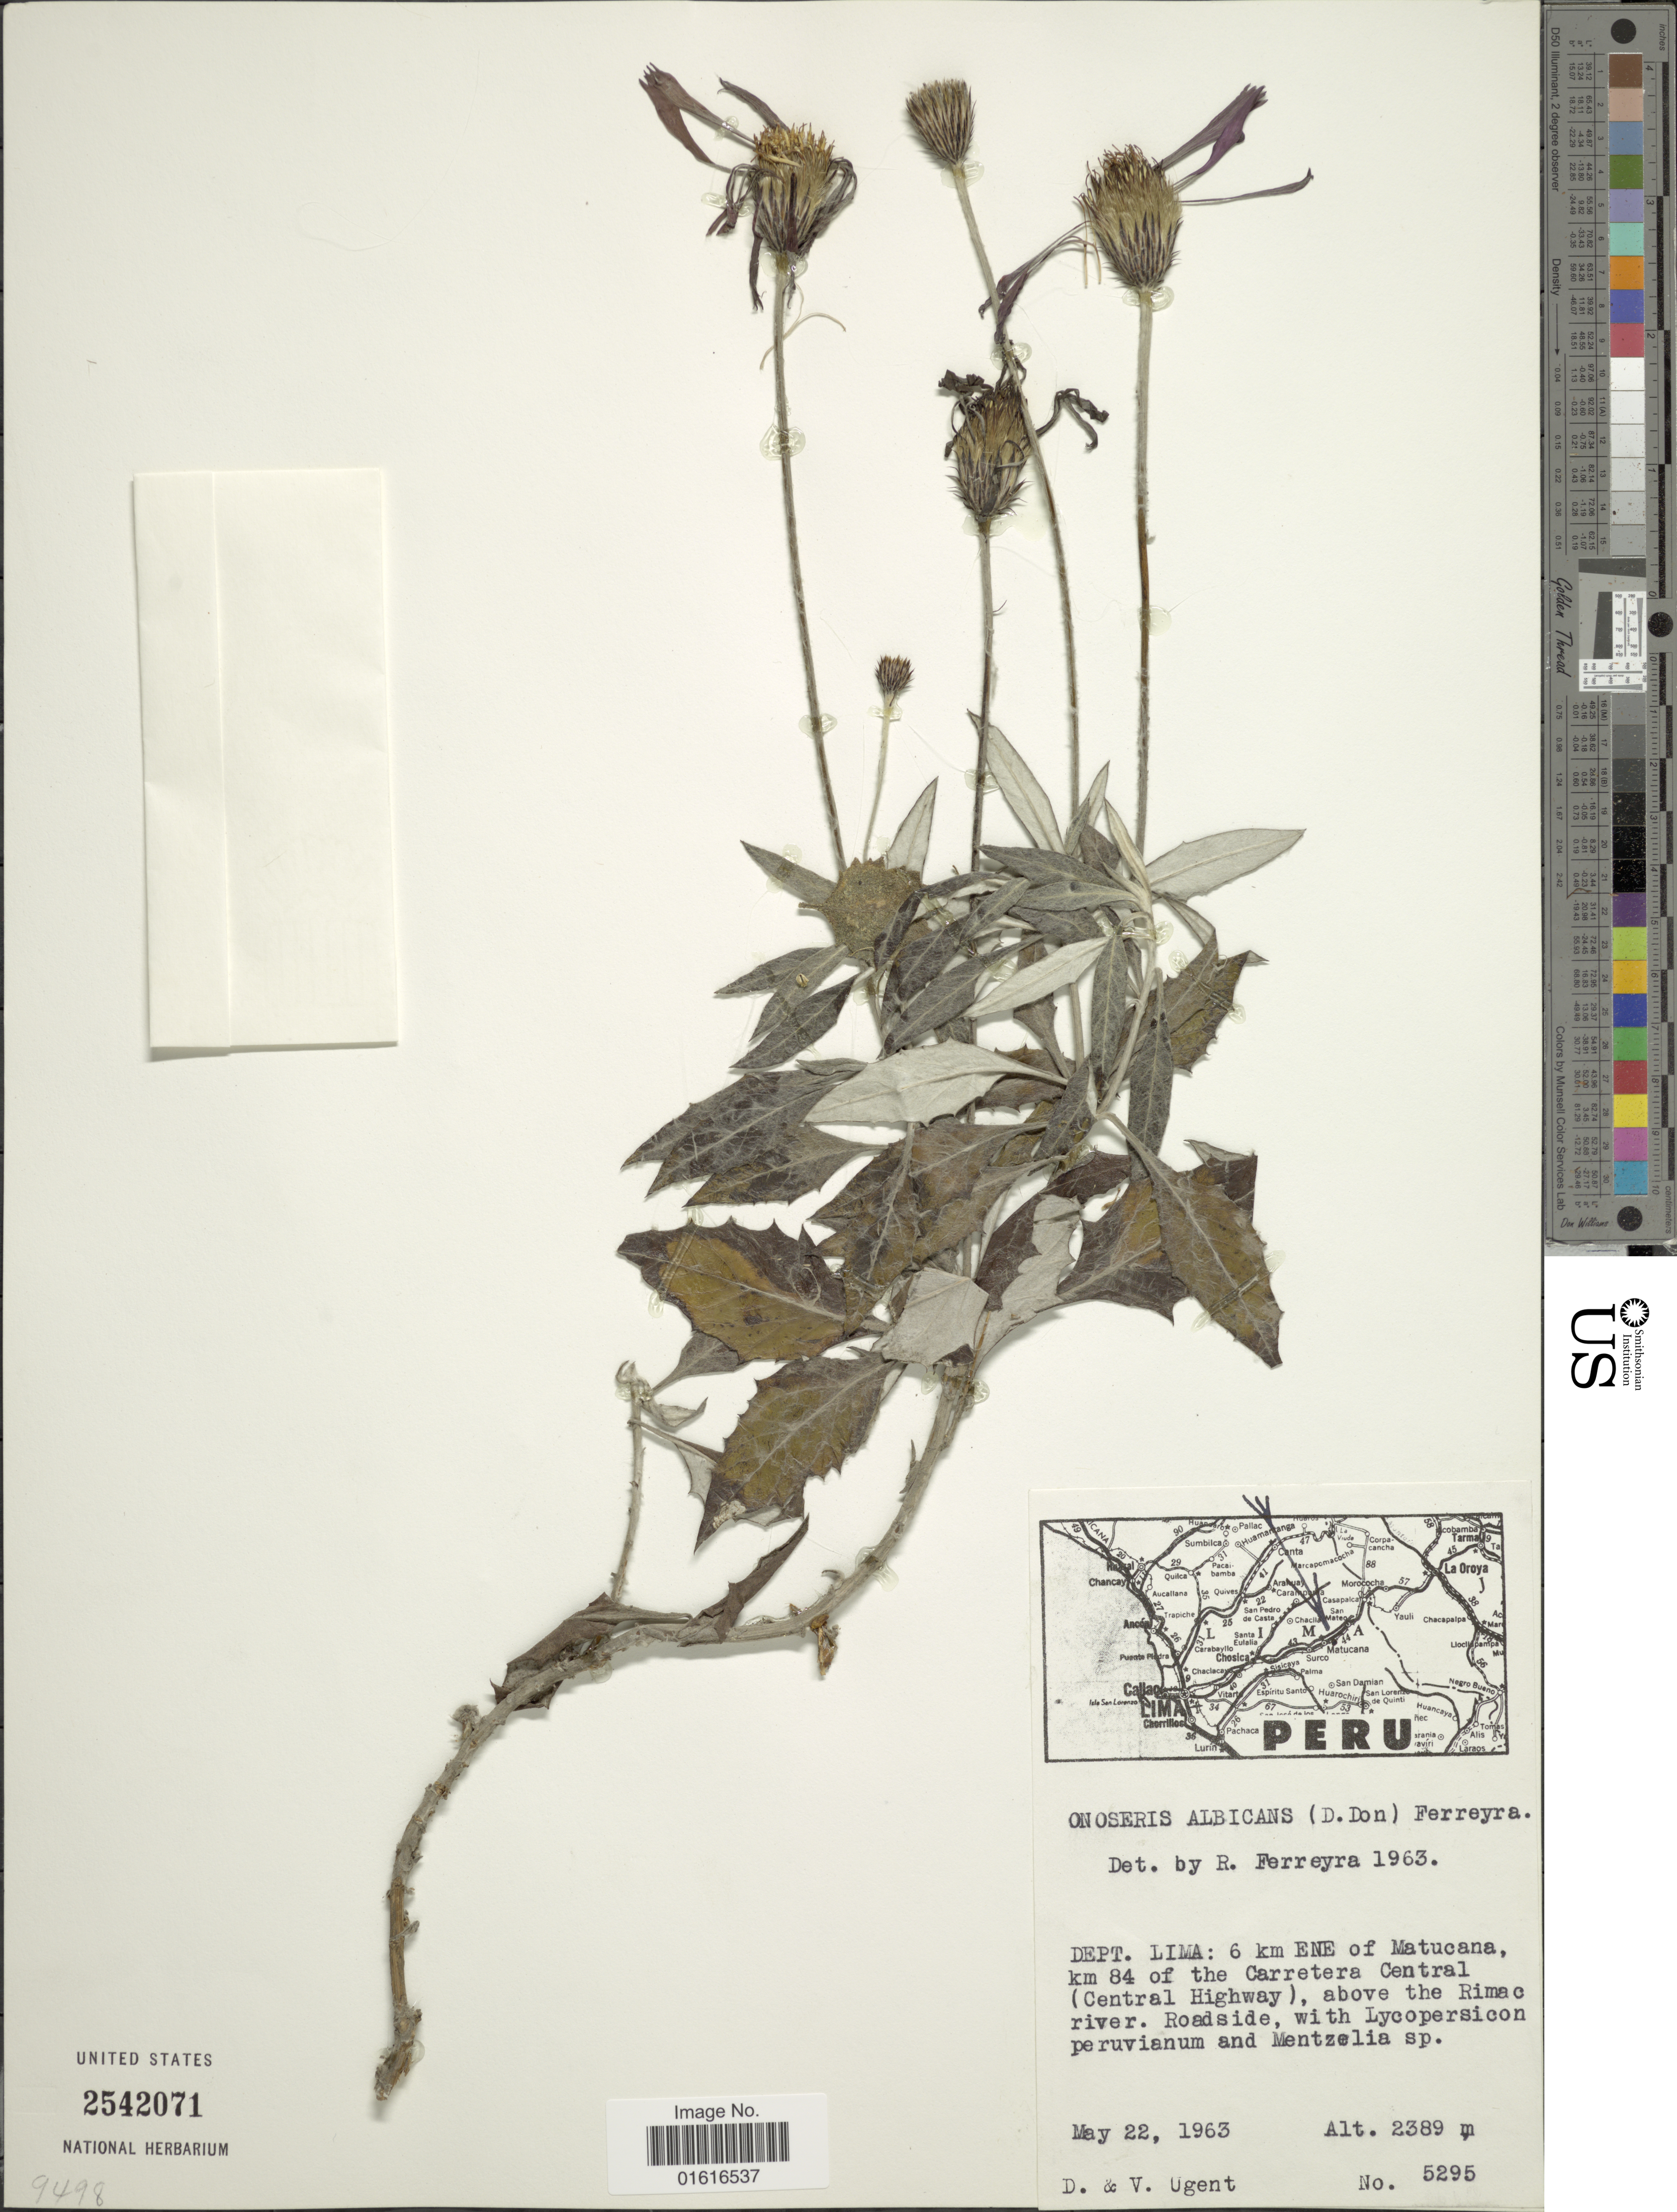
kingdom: Plantae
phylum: Tracheophyta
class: Magnoliopsida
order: Asterales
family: Asteraceae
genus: Onoseris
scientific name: Onoseris albicans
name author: (D. Don) Ferreyra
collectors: D. Ugent & V. Ugent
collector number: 5295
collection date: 1963-05-22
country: Peru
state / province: Lima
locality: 6 km ENE of Matucana km 84 of the Carretera Central (Centrak Highway), above the Rimac river.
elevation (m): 2389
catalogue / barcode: US 2542071